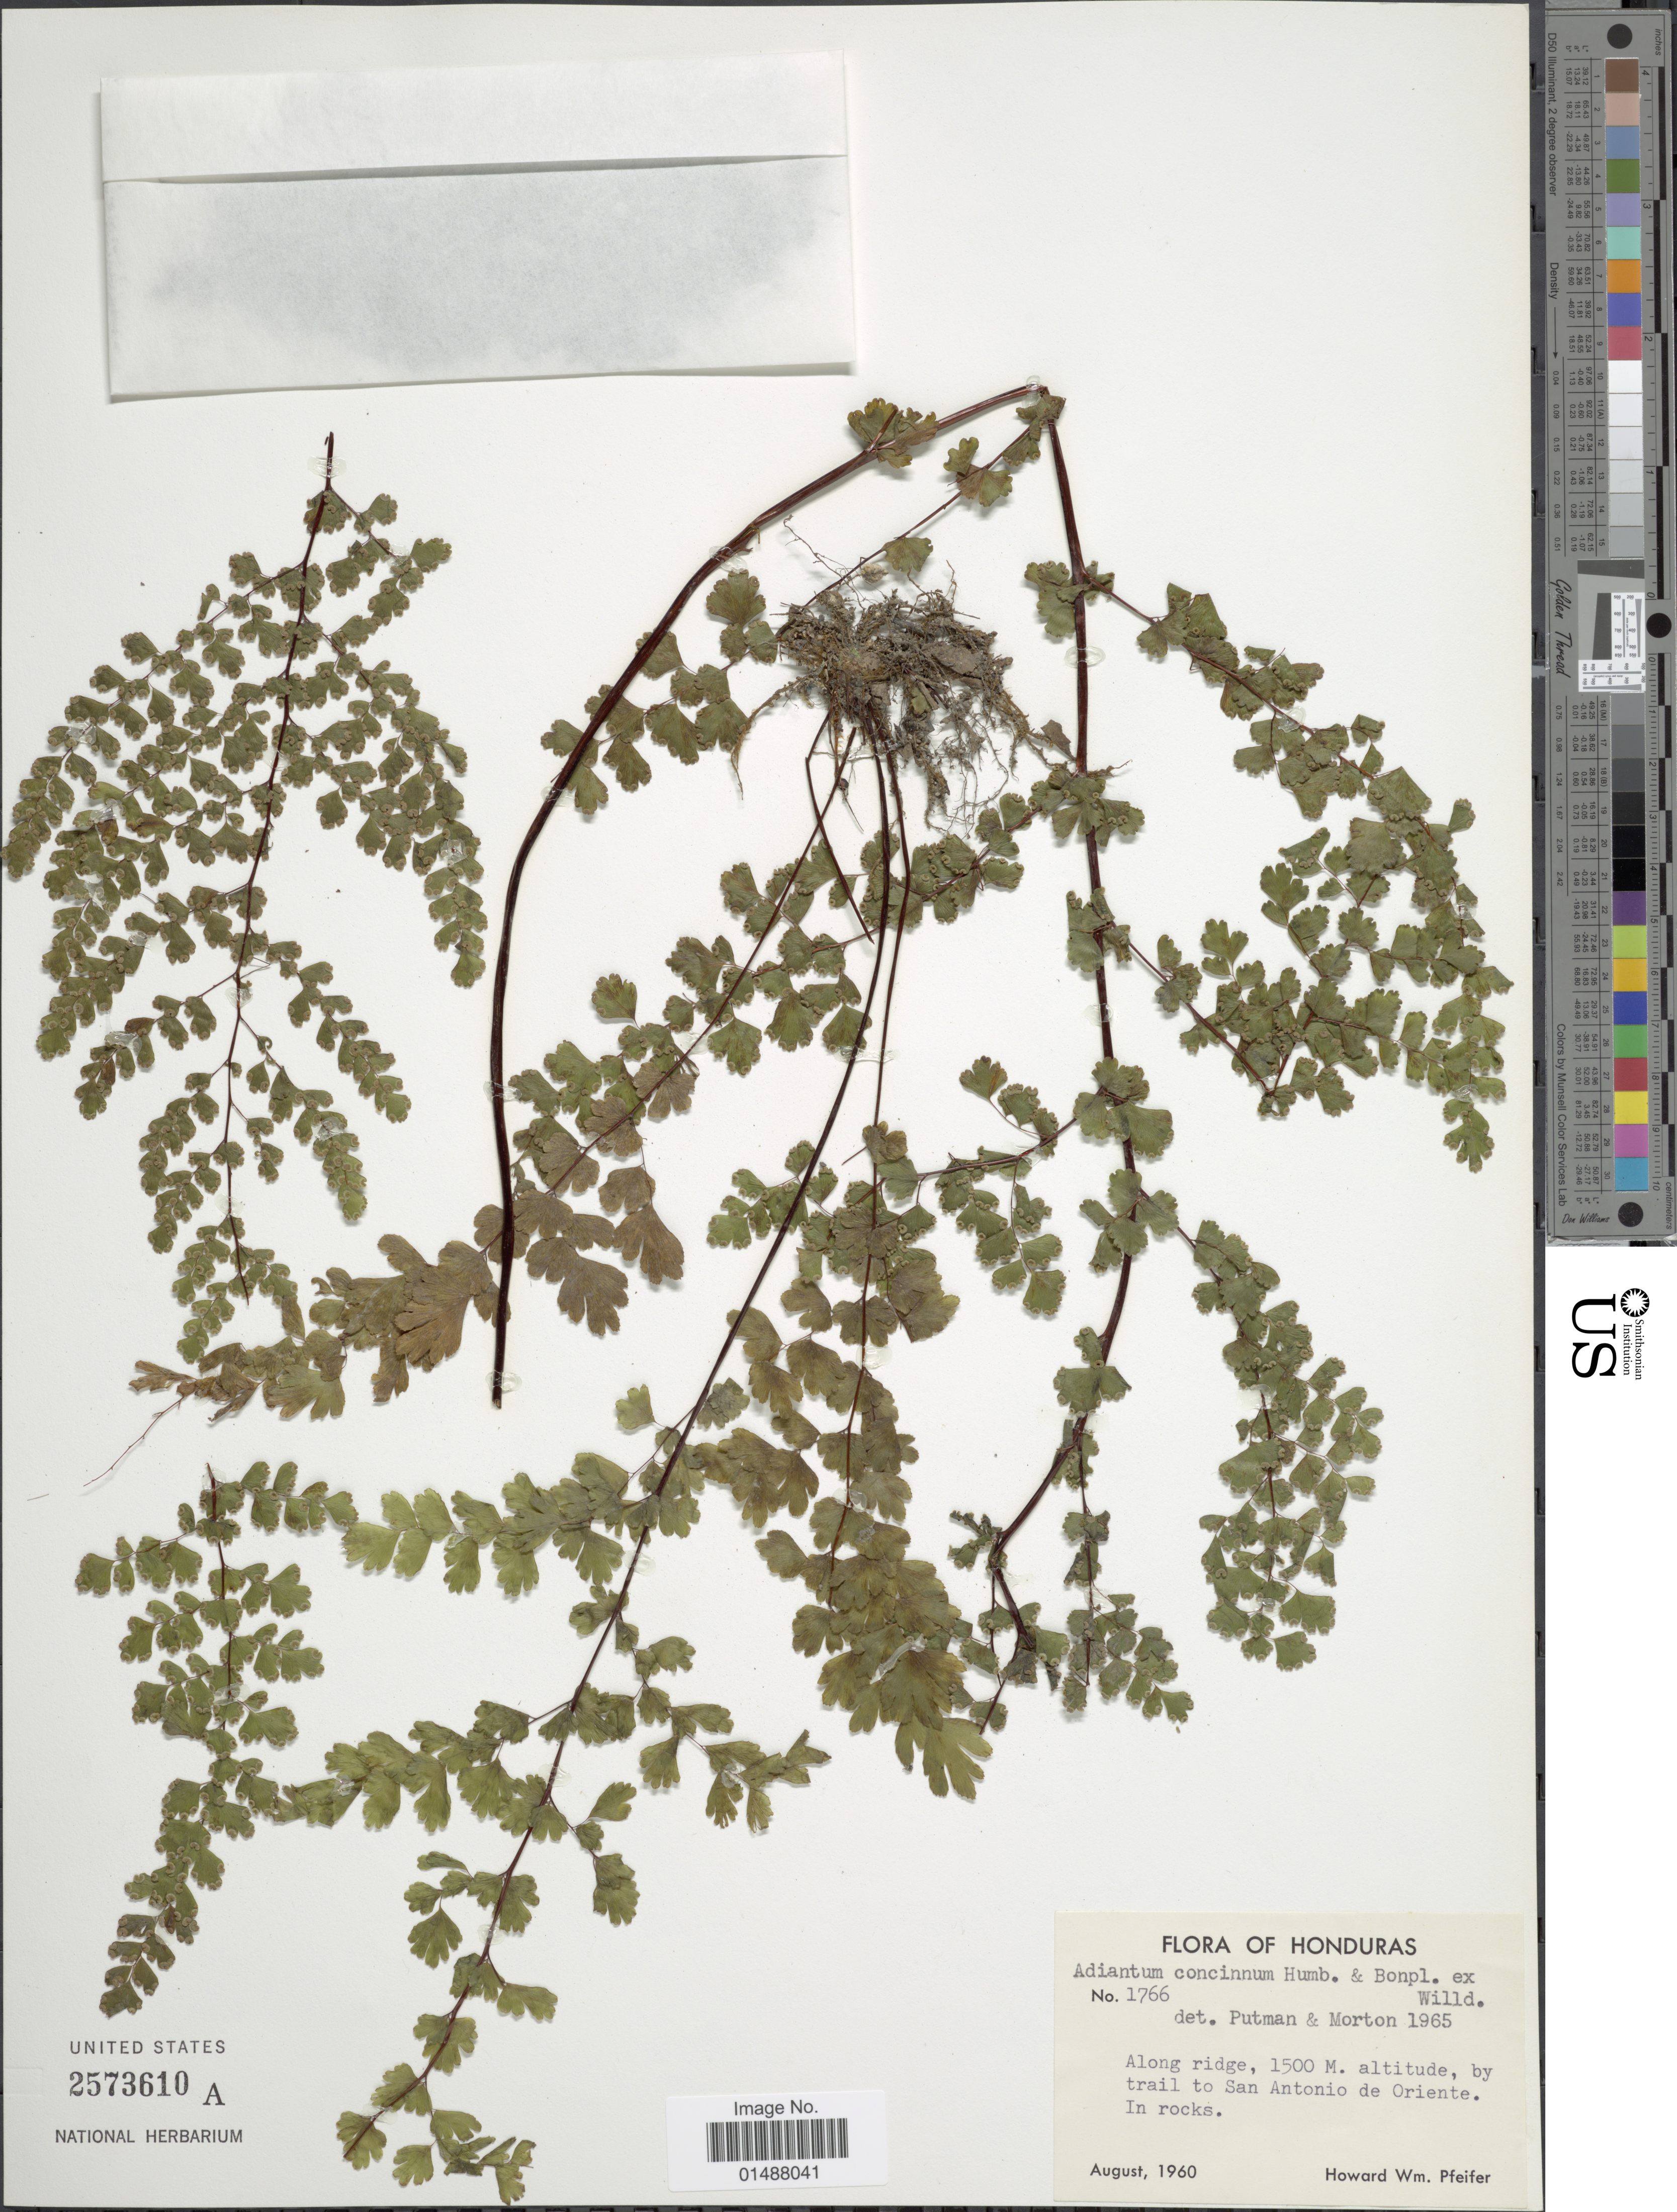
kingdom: Plantae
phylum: Tracheophyta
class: Polypodiopsida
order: Polypodiales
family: Pteridaceae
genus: Adiantum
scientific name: Adiantum concinnum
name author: Humb. & Bonpl. ex Willd.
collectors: H. W. Pfeifer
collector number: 1766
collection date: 1960-08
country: Honduras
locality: Along ridge by trail to San Antonio de Oriente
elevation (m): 1500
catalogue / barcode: US 2573610A